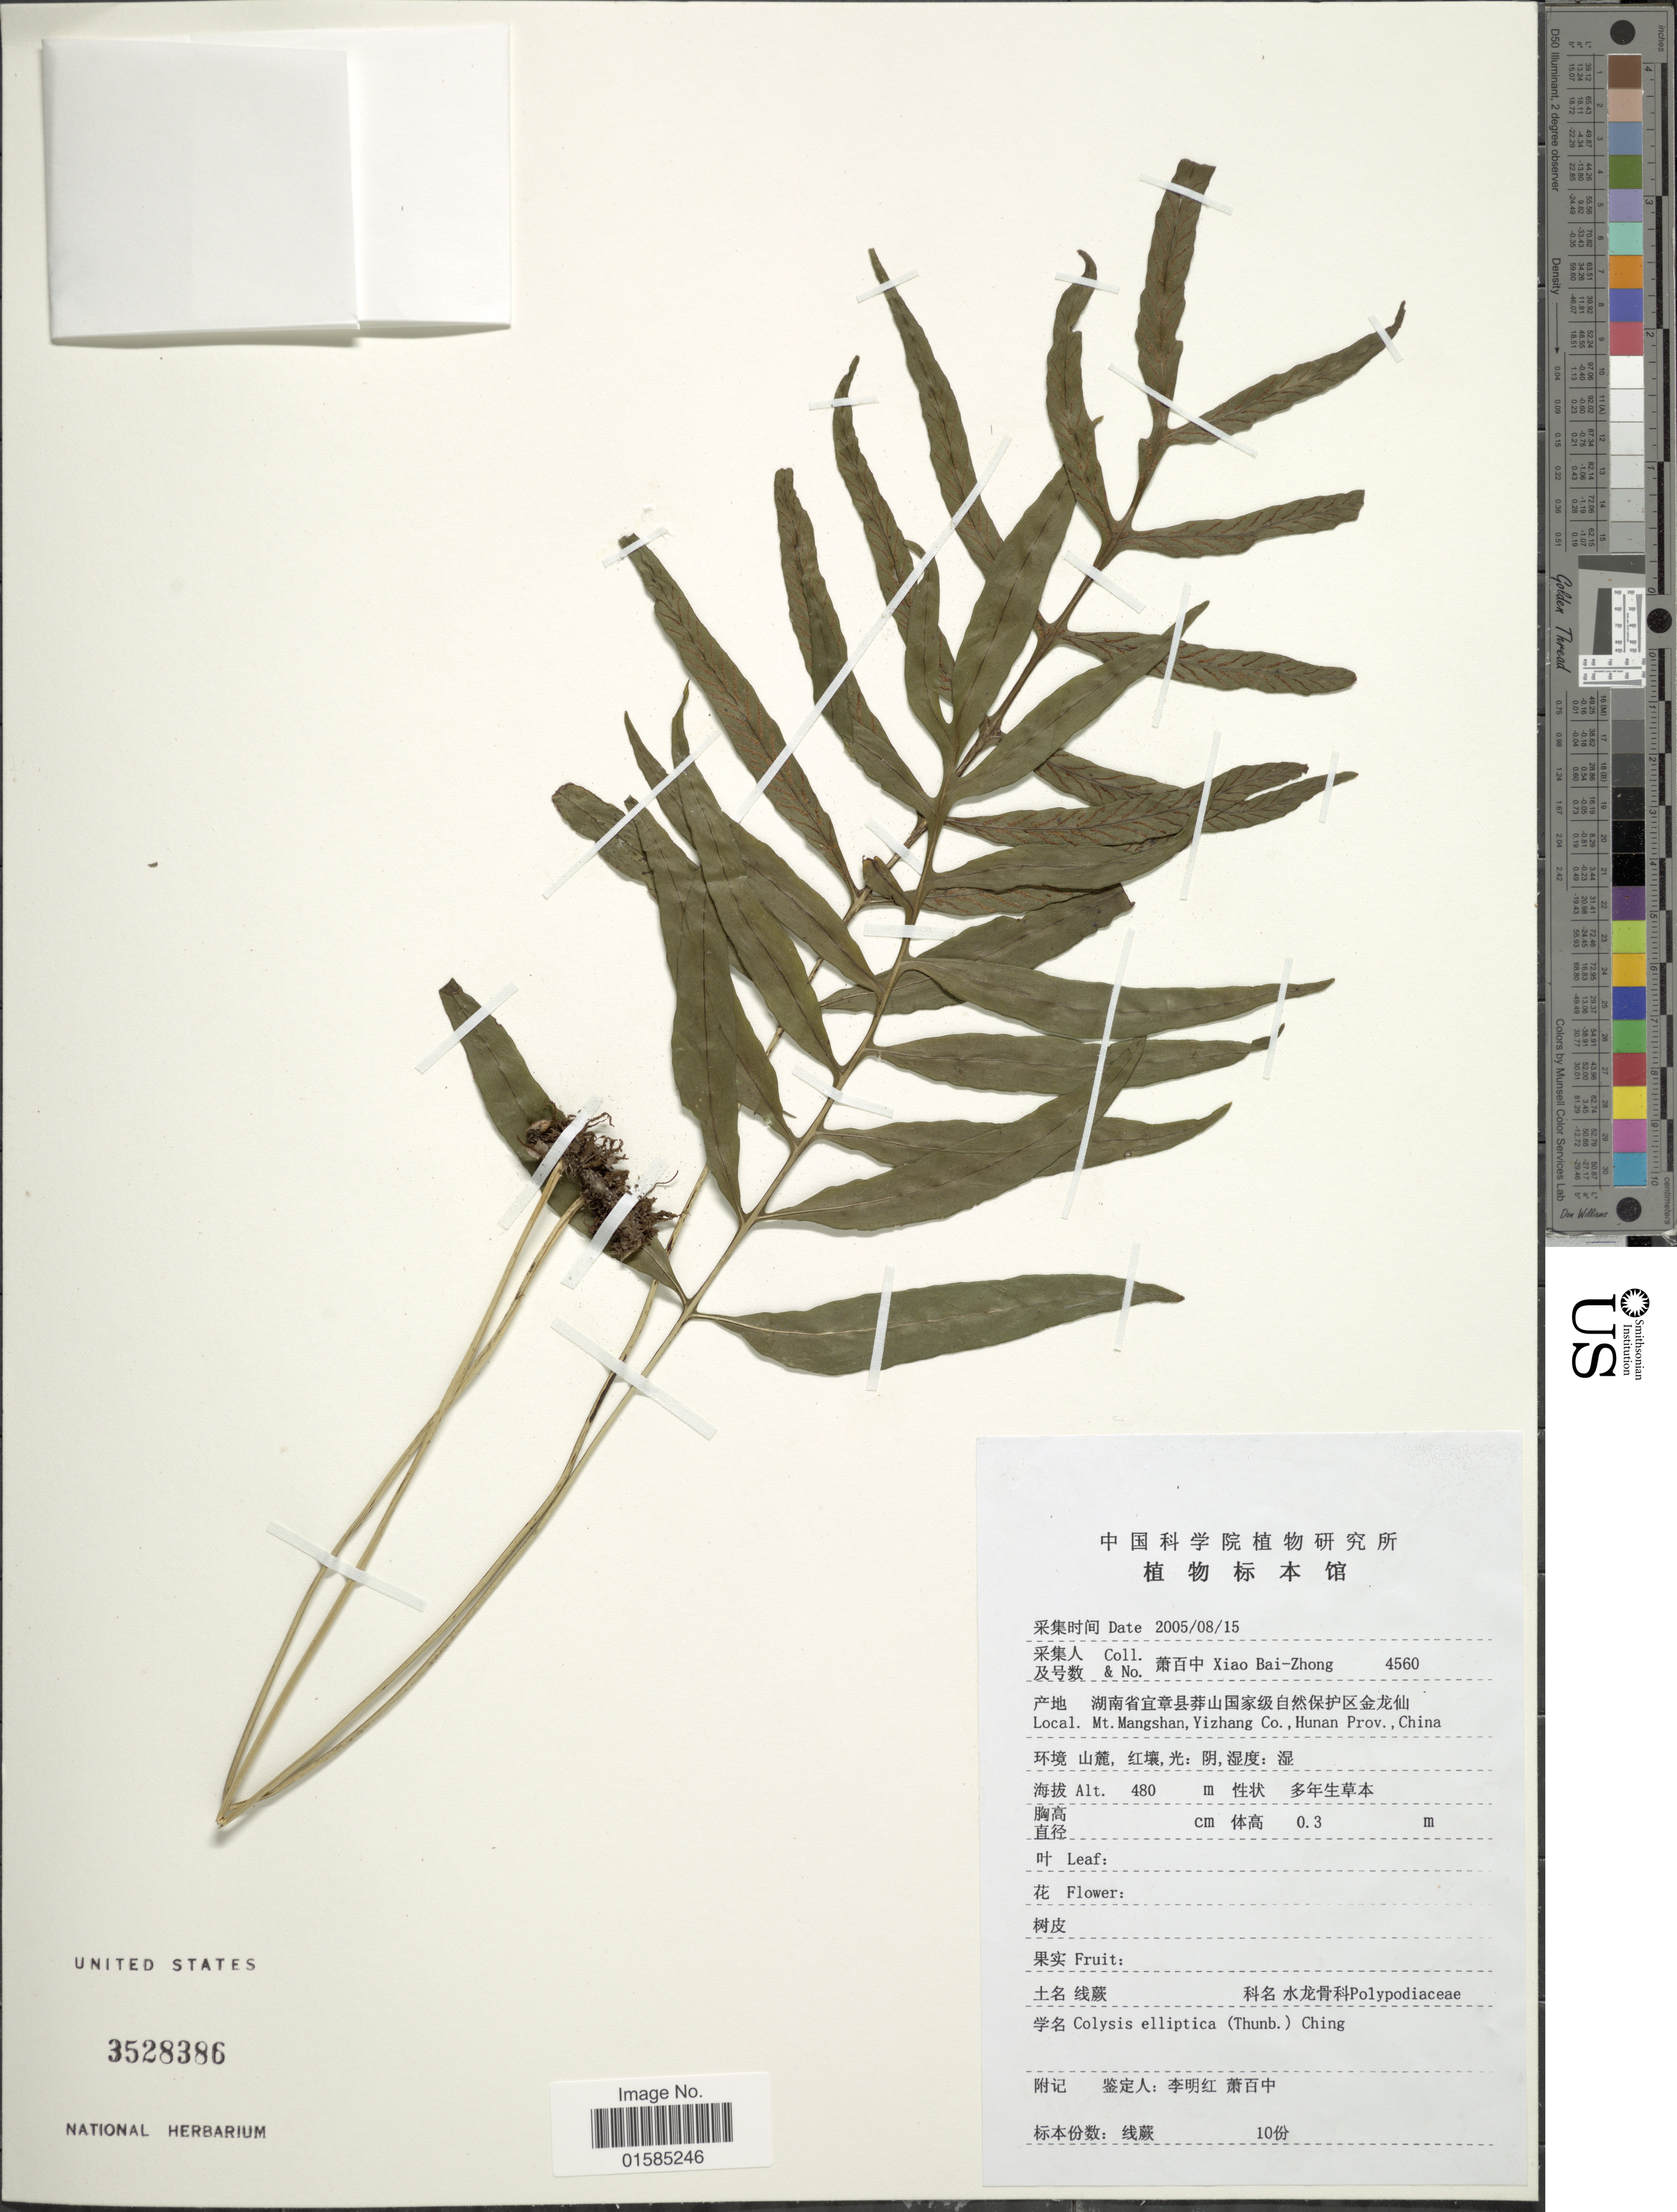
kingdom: Plantae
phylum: Tracheophyta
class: Polypodiopsida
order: Polypodiales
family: Polypodiaceae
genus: Leptochilus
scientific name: Leptochilus ellipticus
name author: (Thunb.) Noot.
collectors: B. Z. Xiao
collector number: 4560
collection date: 2005-08-15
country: China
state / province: Hunan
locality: Mt. Mangshan, Yizhang, Co., Hunan Prov., China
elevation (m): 480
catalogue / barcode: US 3528386